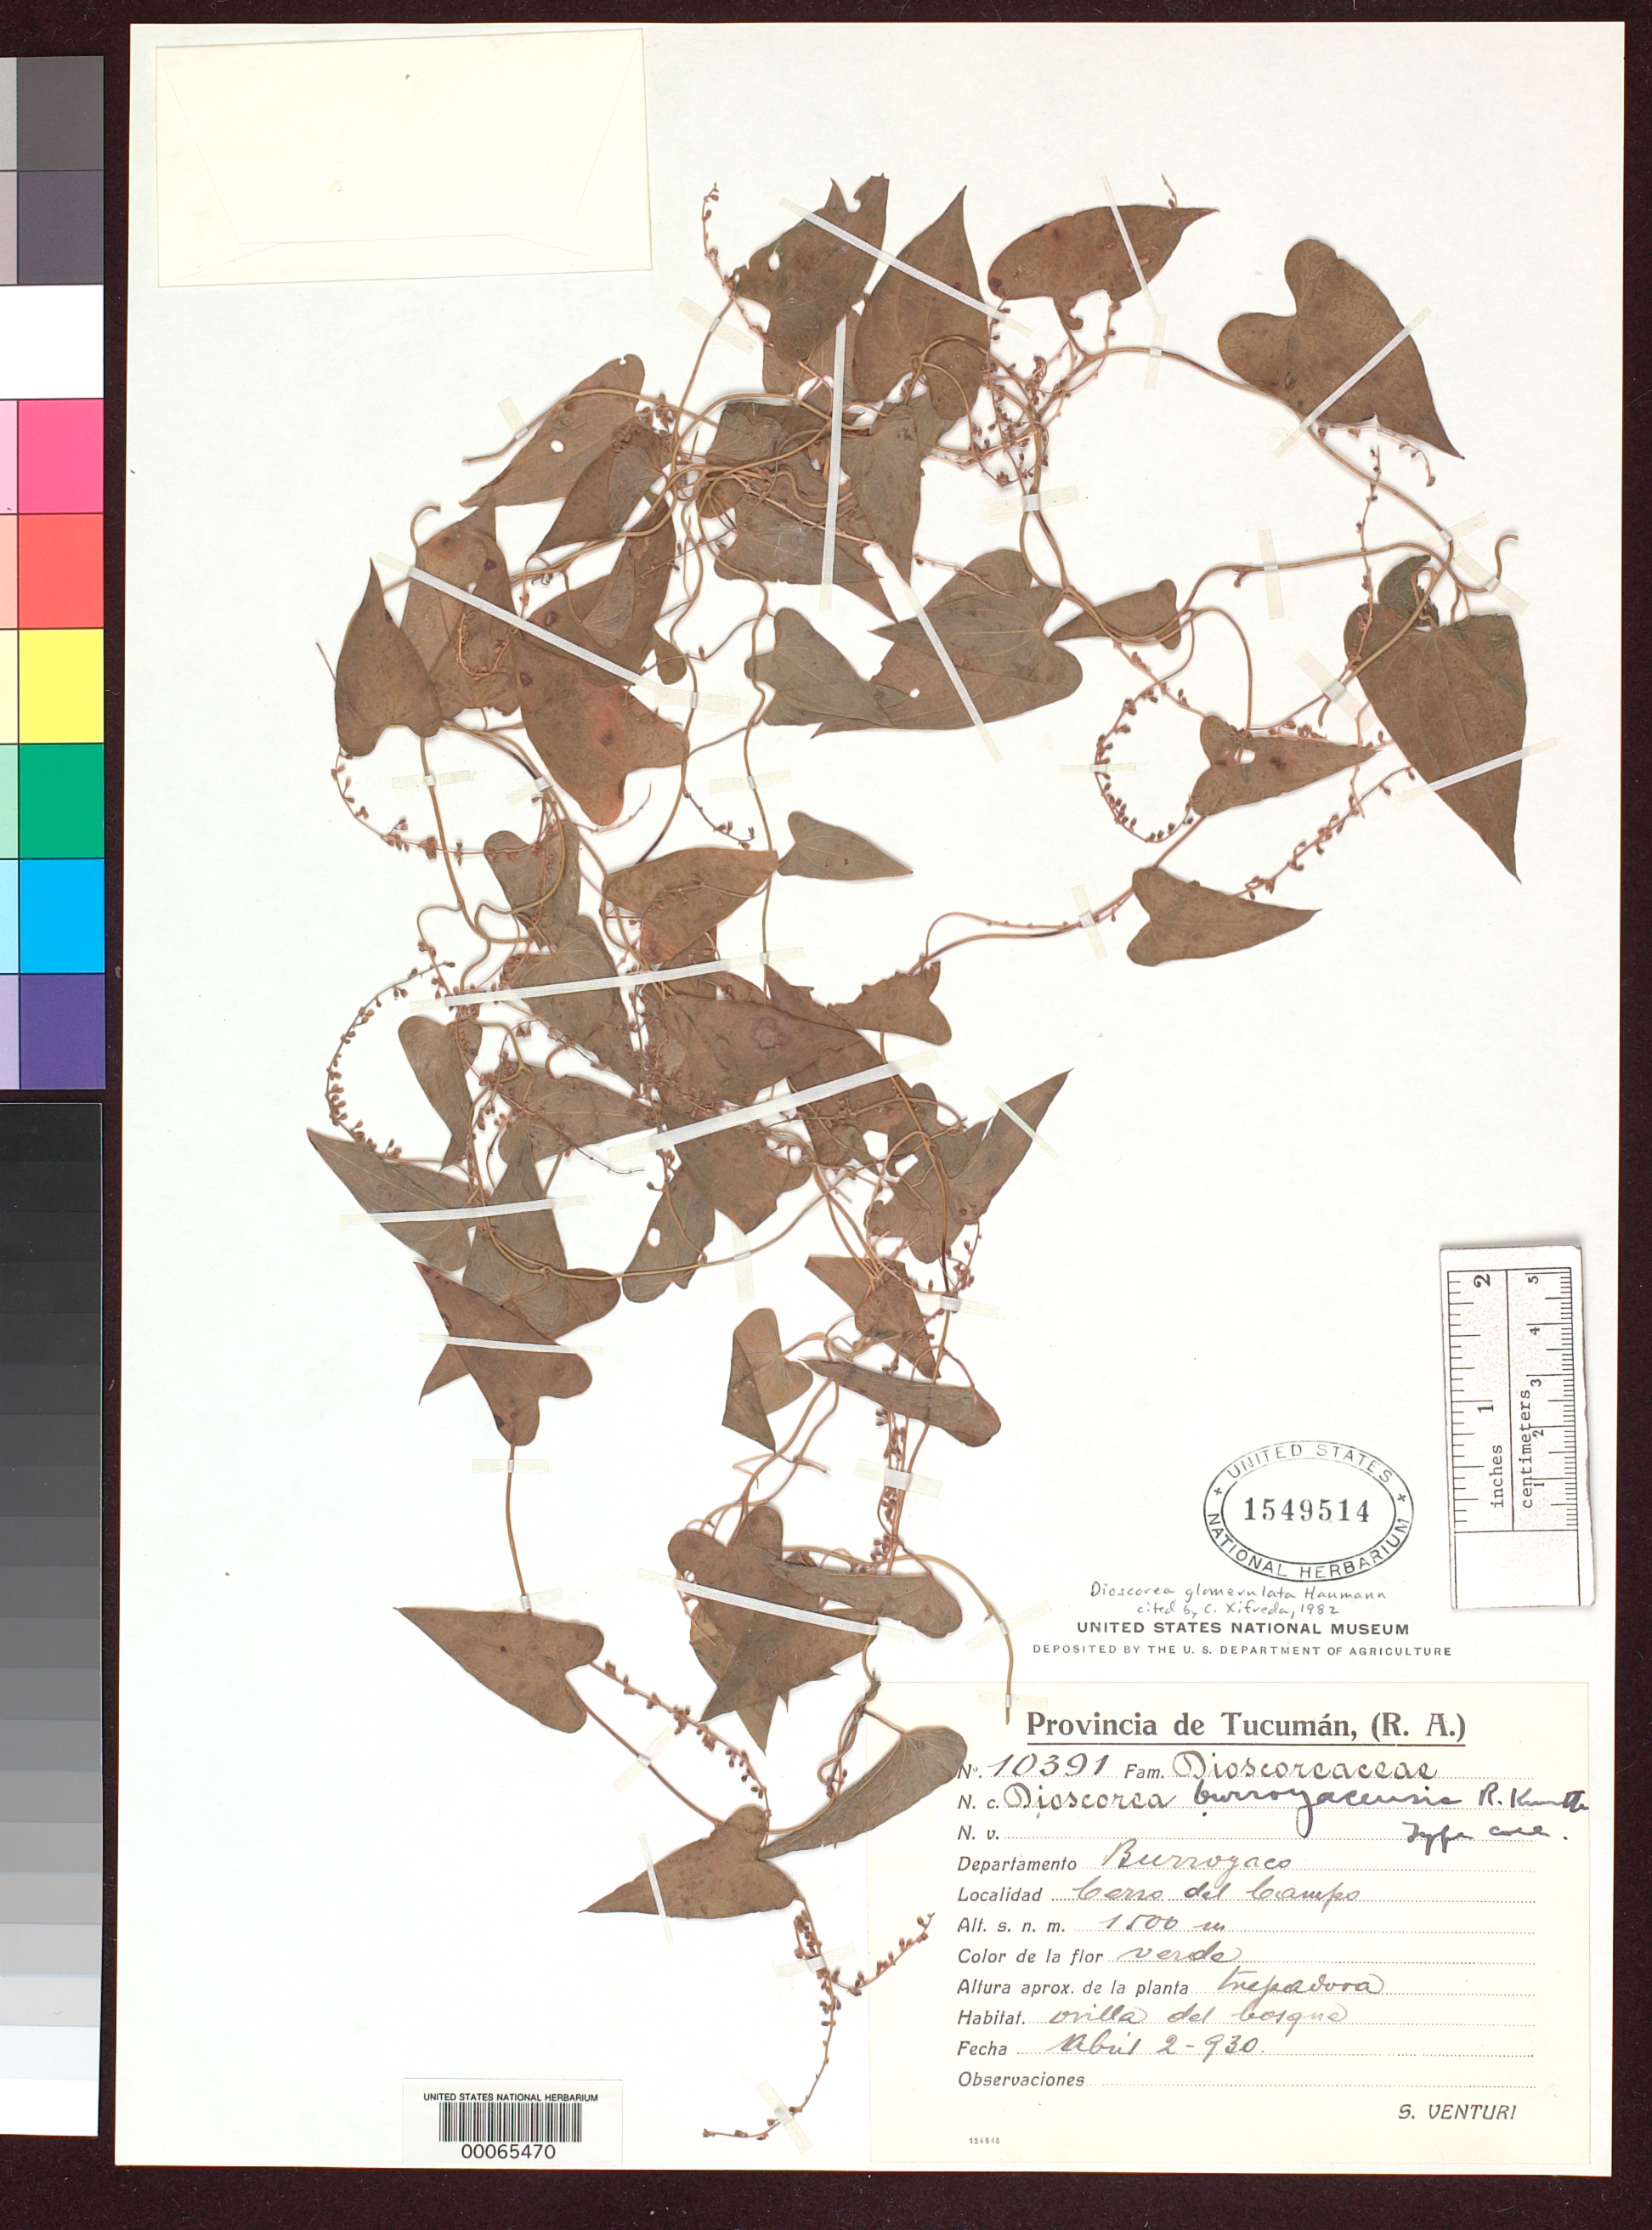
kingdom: Plantae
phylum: Tracheophyta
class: Liliopsida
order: Dioscoreales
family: Dioscoreaceae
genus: Dioscorea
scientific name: Dioscorea burroyacensis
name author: R. Knuth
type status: Isotype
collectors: S. Venturi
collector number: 10391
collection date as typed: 02 Apr 1930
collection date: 1930-04-02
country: Argentina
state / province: Tucumán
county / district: Burroyaco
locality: Cerro del Campo.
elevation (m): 1500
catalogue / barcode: US 1549514